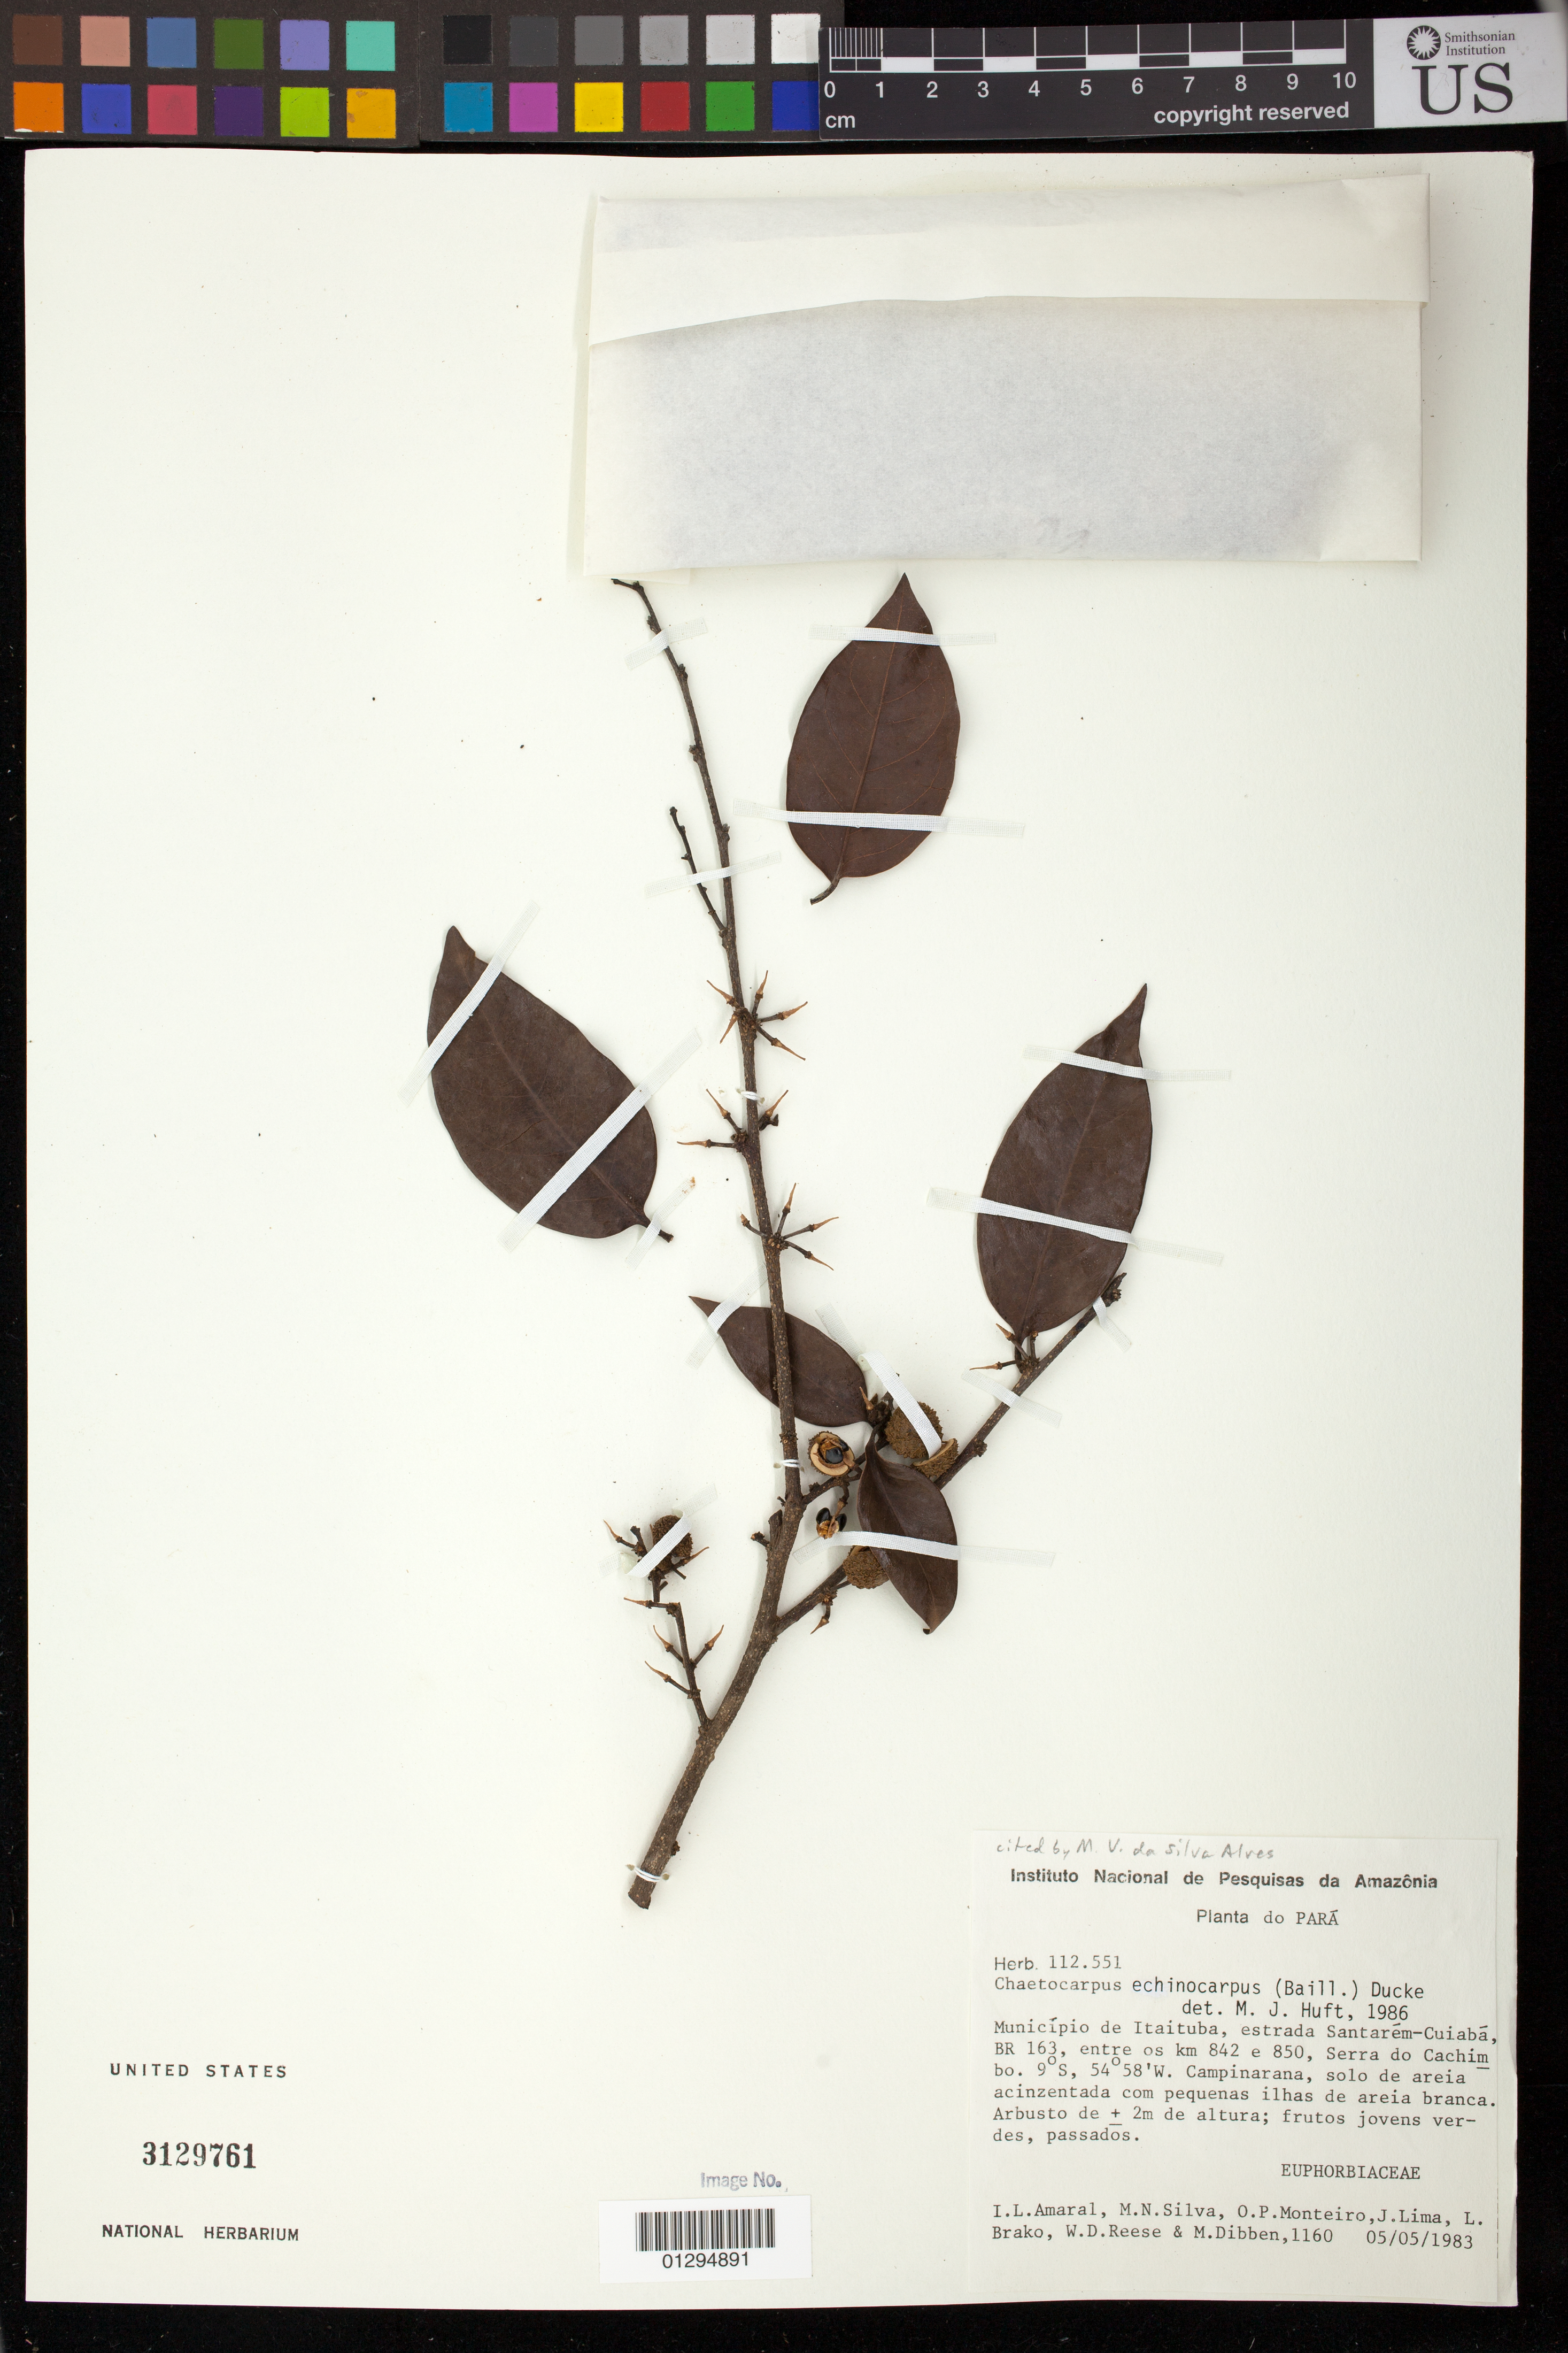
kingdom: Plantae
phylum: Tracheophyta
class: Magnoliopsida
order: Malpighiales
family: Peraceae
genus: Chaetocarpus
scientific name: Chaetocarpus echinocarpus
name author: (Baill.) Ducke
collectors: I. L. Amaral, M. Silva, O. P. Monteiro & J. Lima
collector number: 1160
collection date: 1983-05-05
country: Brazil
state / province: Para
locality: Município de Itaituba, estrada Santarem-Cuiaba, BR 163, entre os km 842 e 850, Serra do Cachim. Campinarana, solo de areia acinzentada com pequenas ilhas de areia branca.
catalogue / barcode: US 3129761